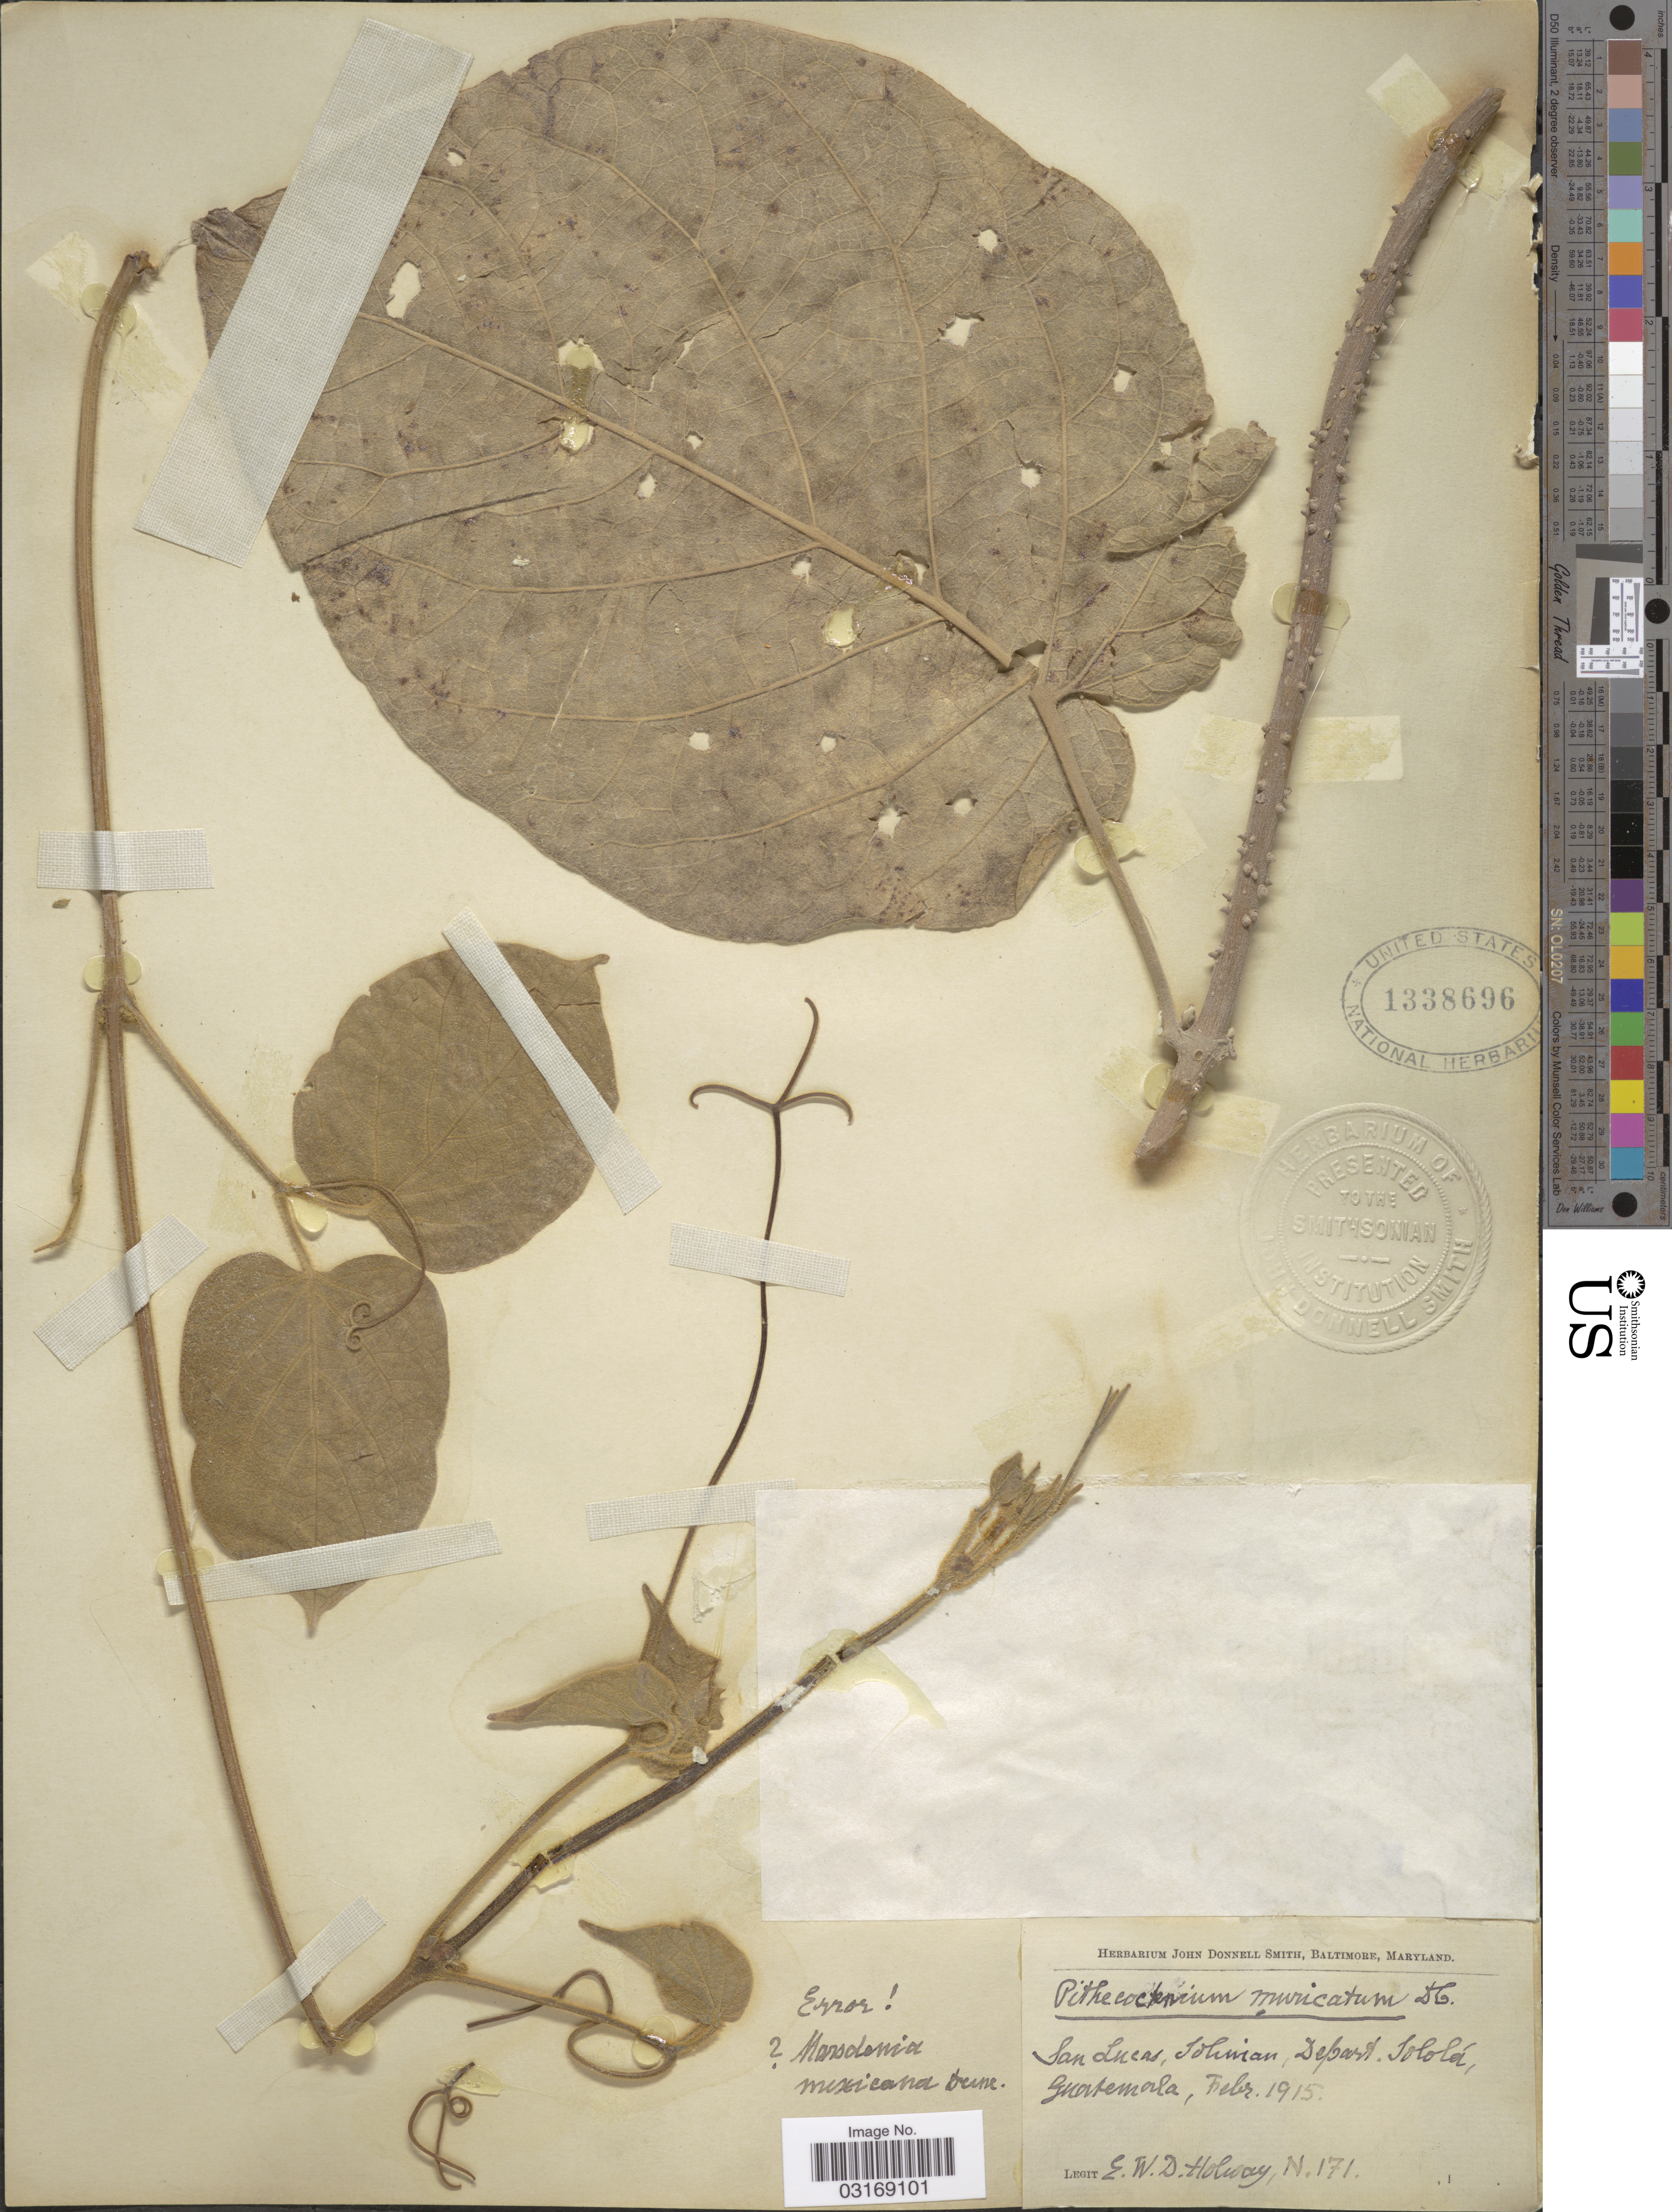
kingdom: Plantae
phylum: Tracheophyta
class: Magnoliopsida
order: Gentianales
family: Apocynaceae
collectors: E. W. D. Holway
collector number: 171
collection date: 1915-02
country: Guatemala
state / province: Sololá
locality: San Lucas, Toliman, Depart. Sololá.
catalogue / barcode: US 1338696